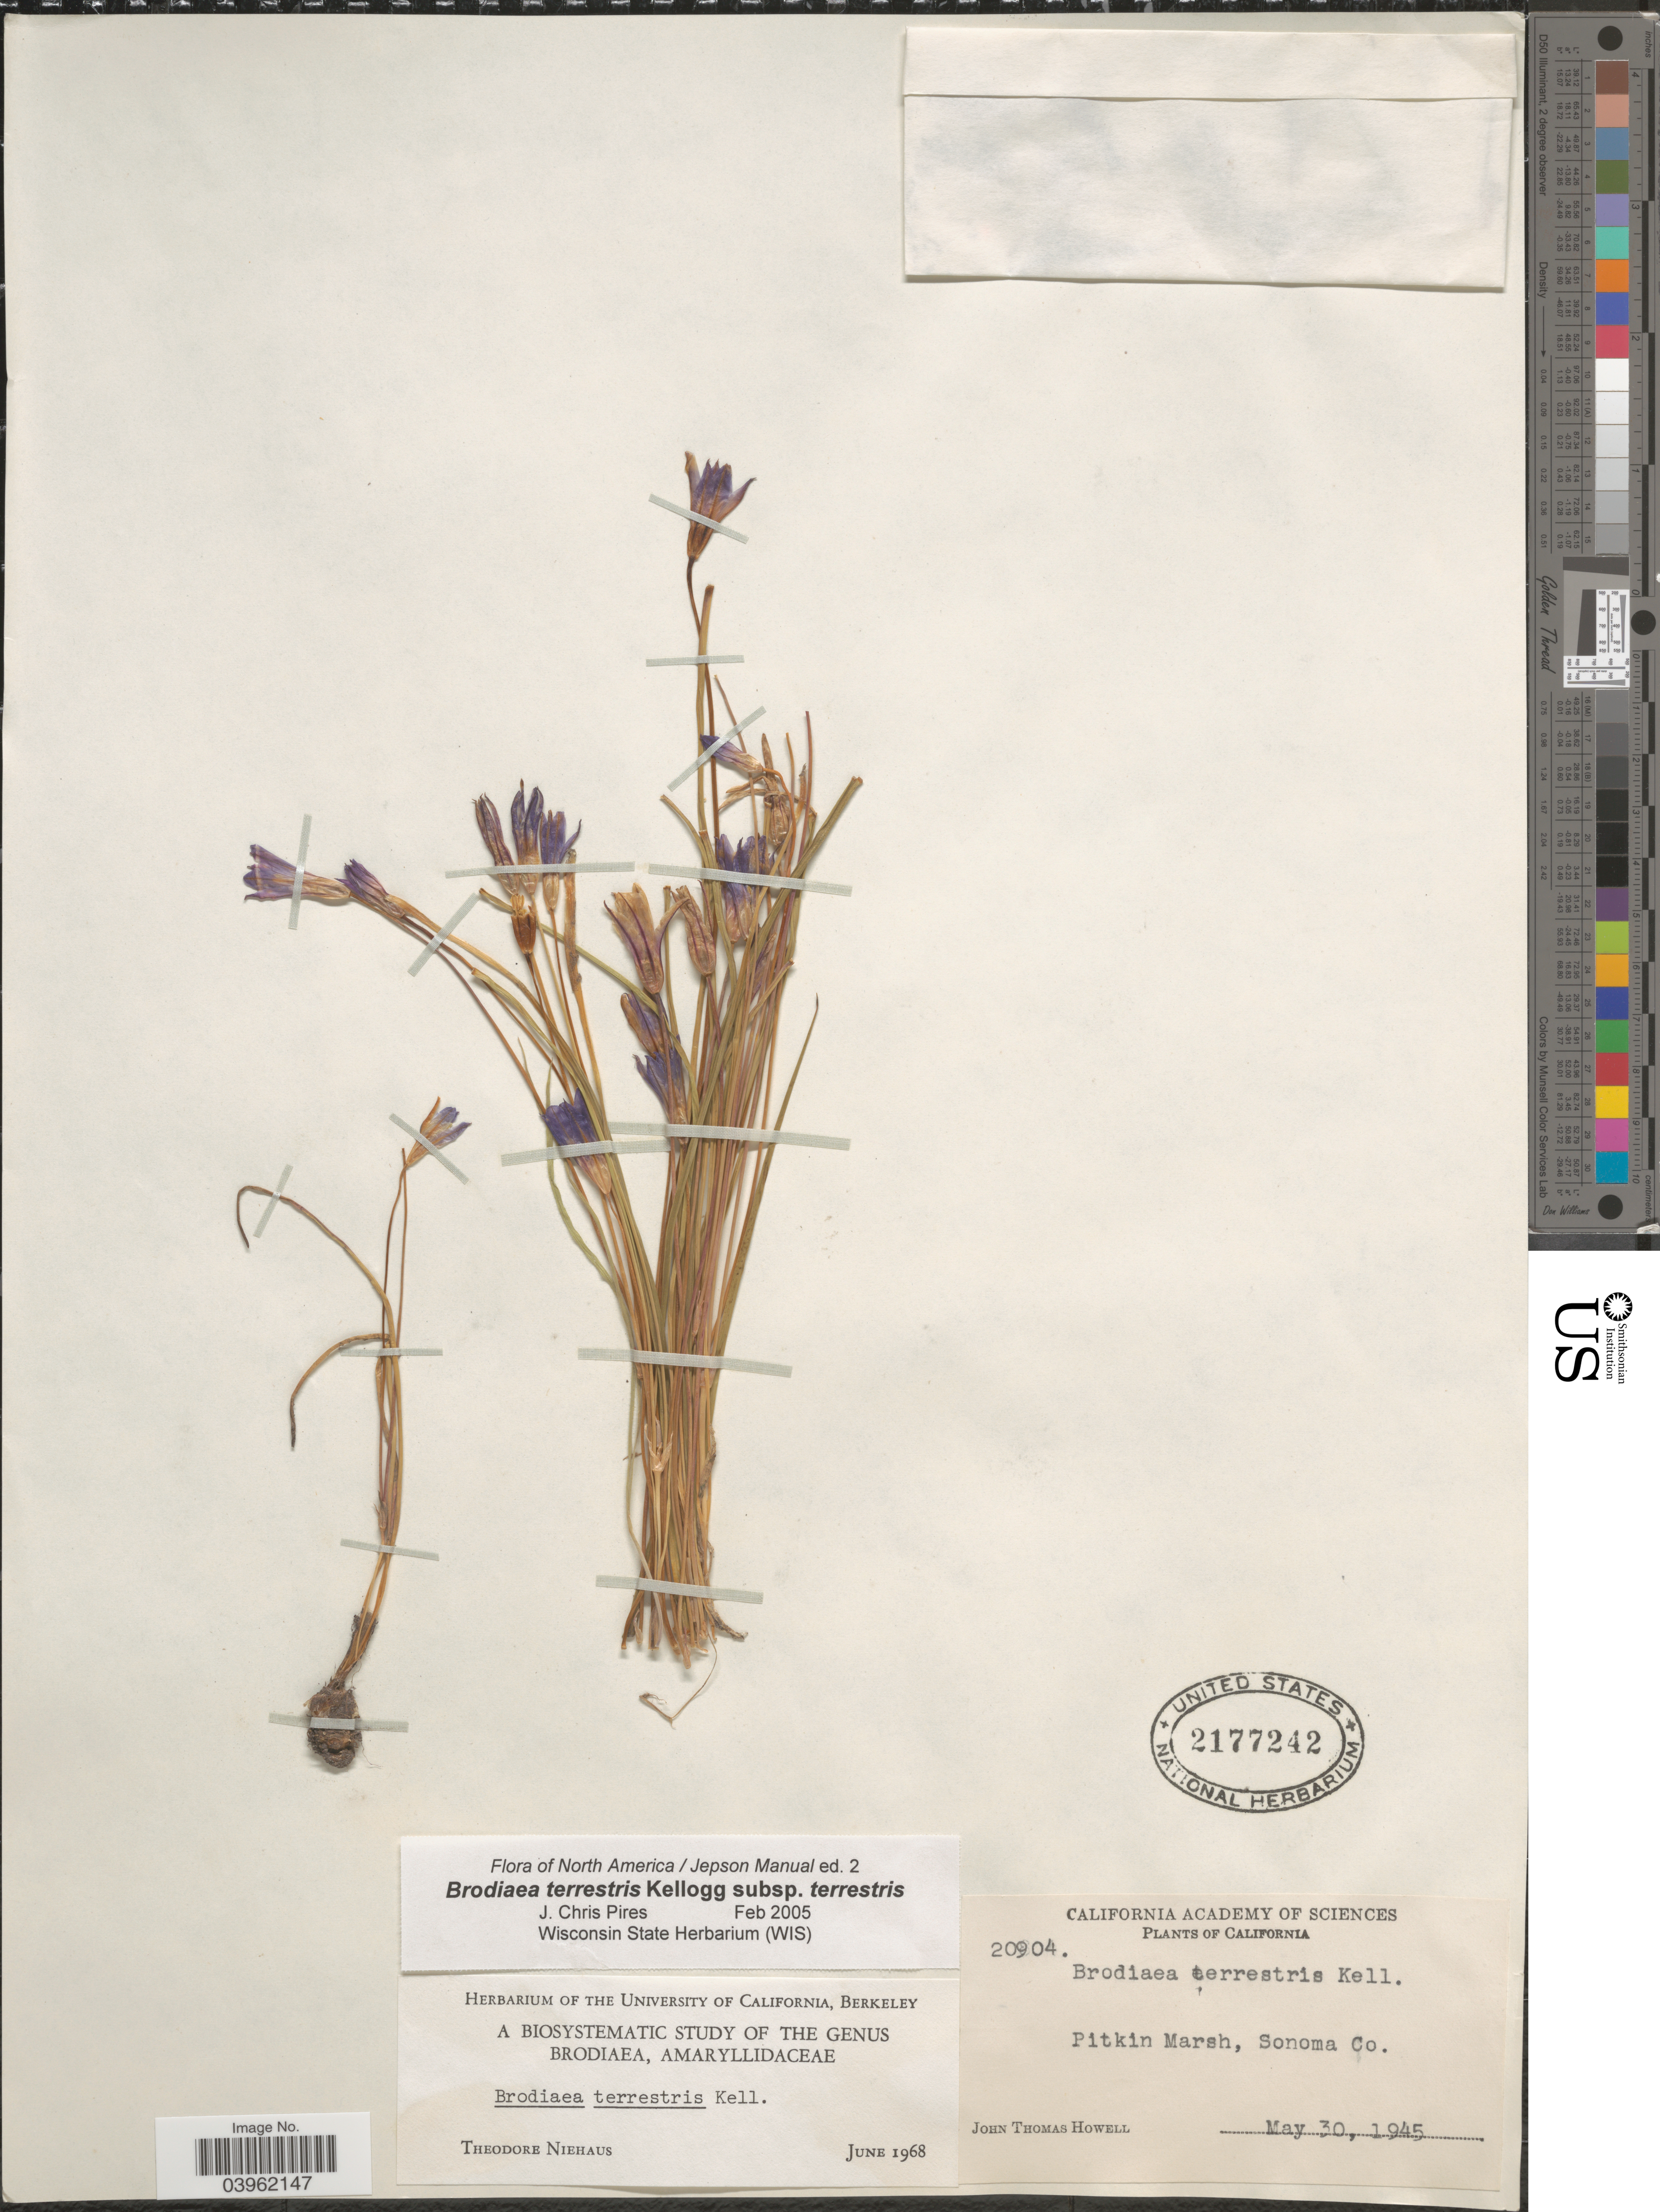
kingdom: Plantae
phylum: Tracheophyta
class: Liliopsida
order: Asparagales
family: Asparagaceae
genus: Brodiaea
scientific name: Brodiaea terrestris subsp. terrestris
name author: Kellogg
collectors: J. T. Howell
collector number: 20904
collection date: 1945-05-30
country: United States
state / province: California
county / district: Sonoma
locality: Pitkin Marsh, Sonoma Co.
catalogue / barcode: US 2177242